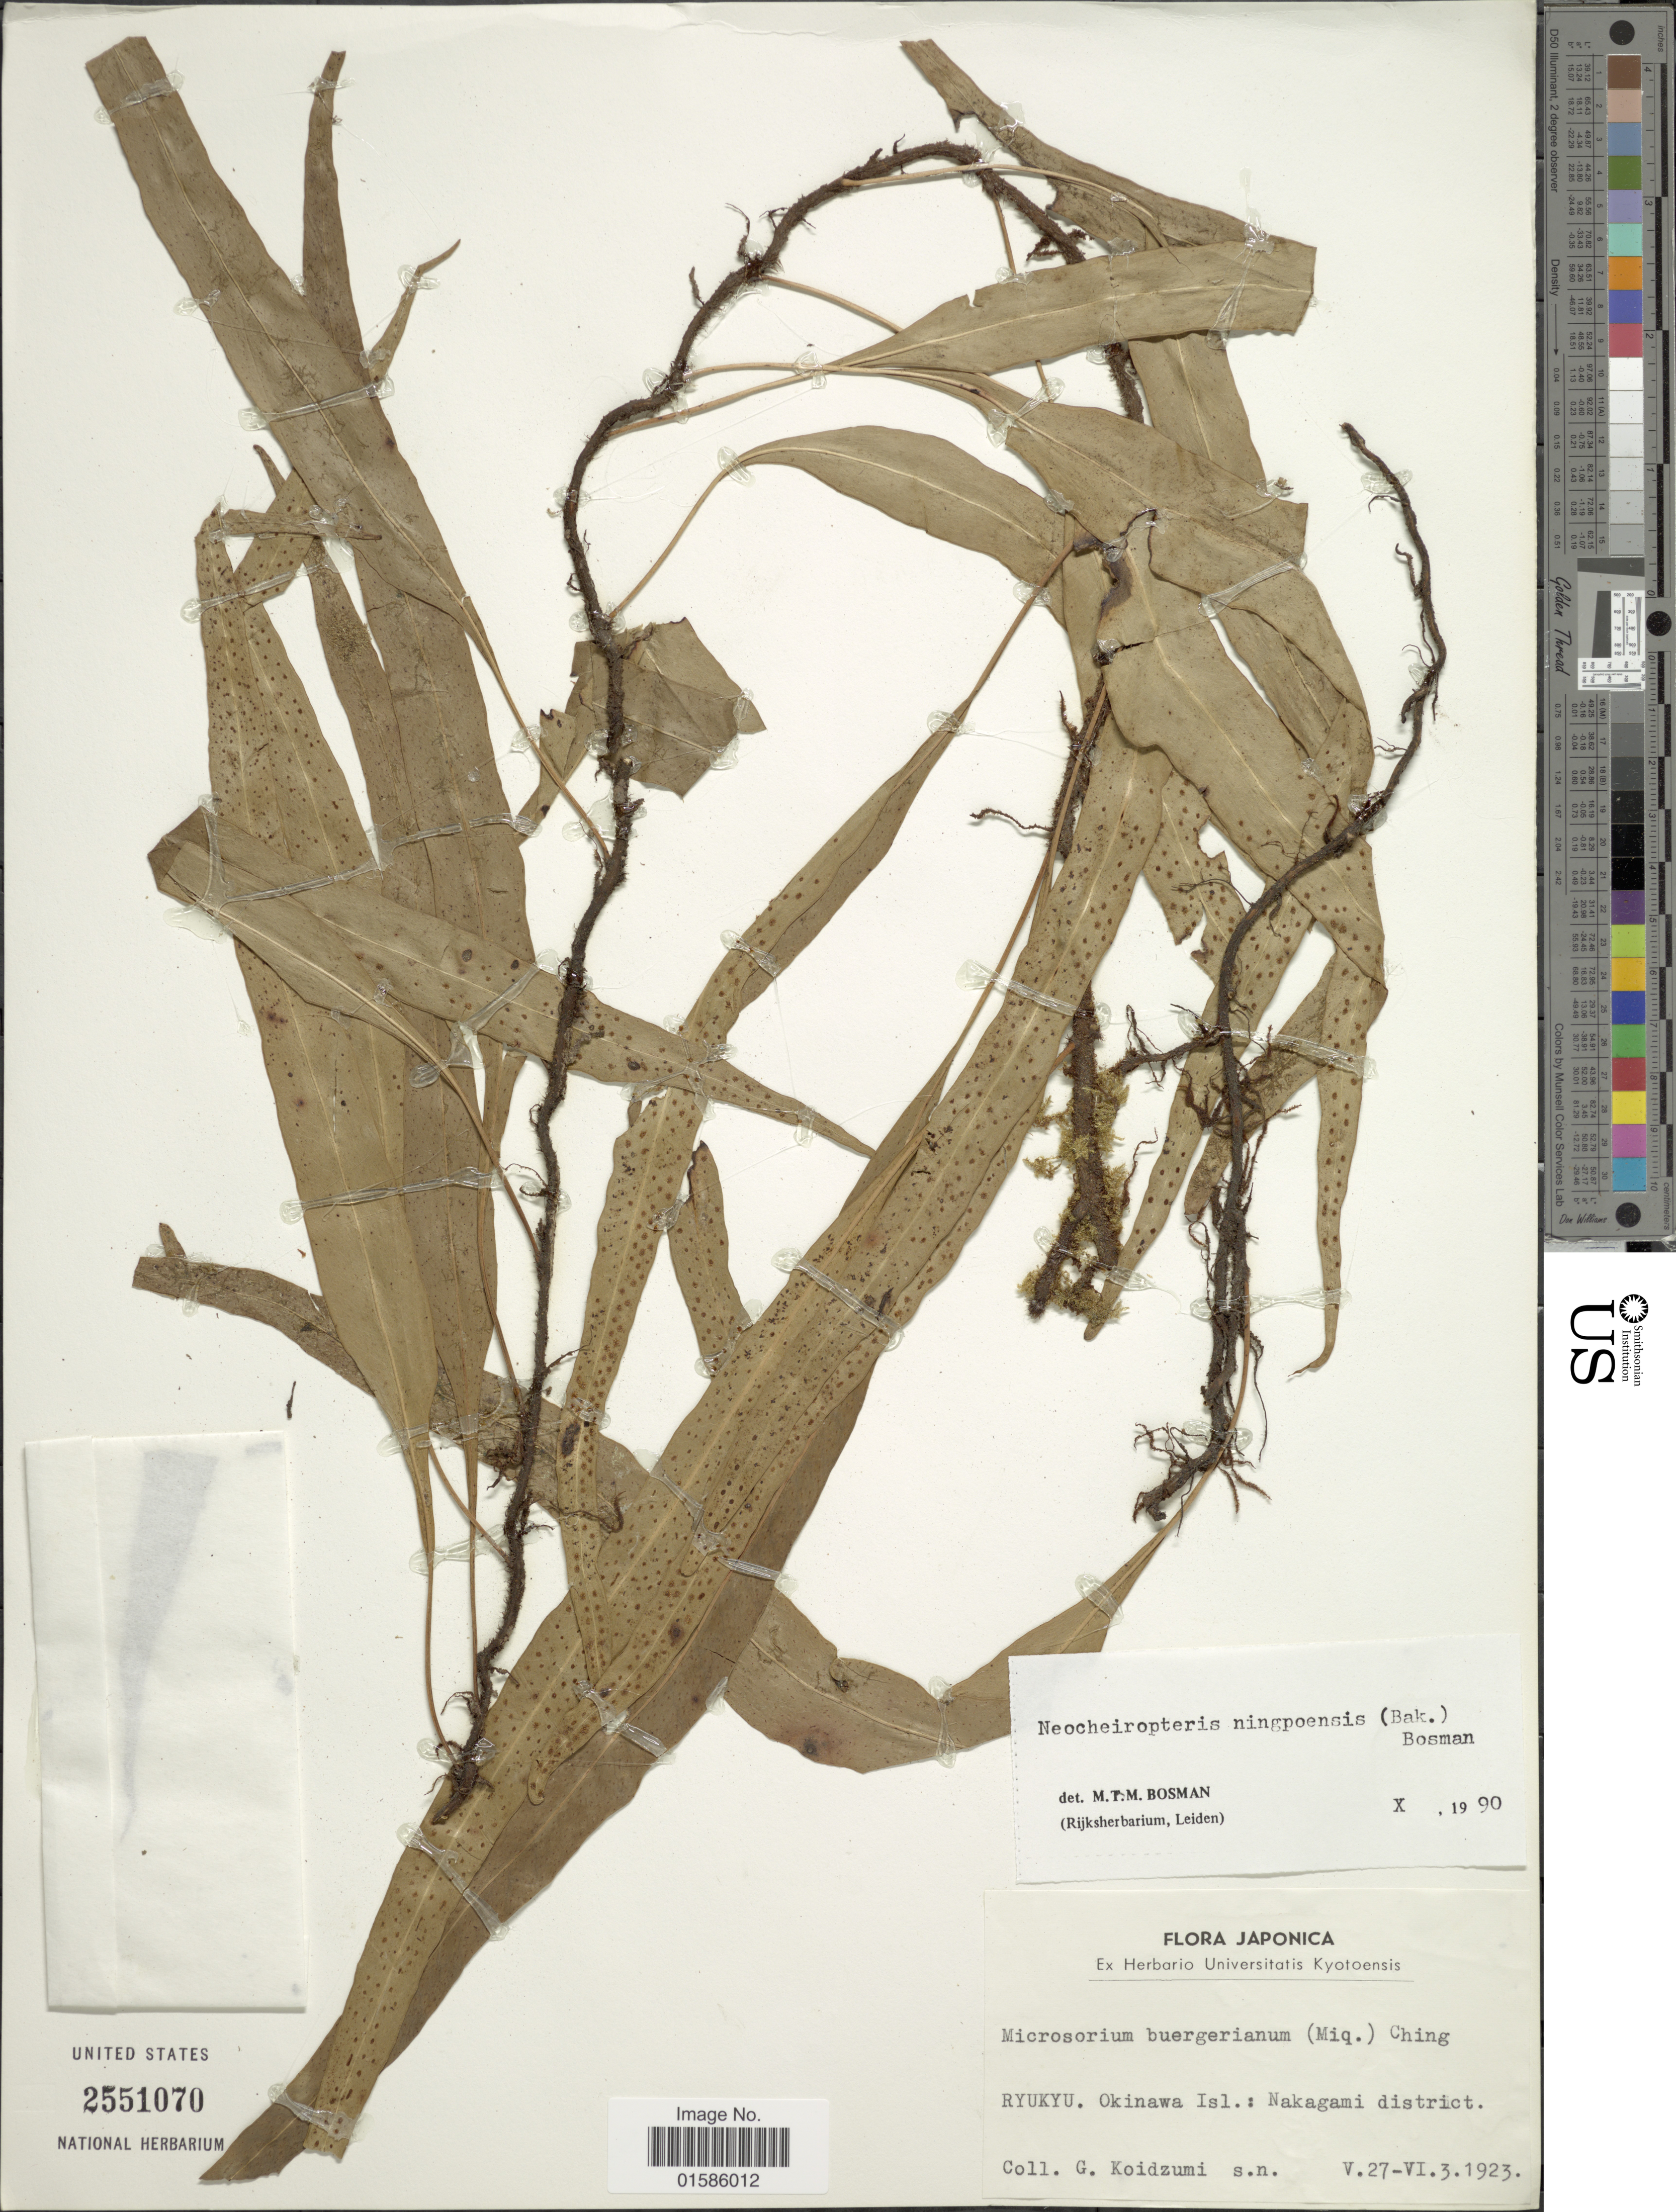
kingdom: Plantae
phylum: Tracheophyta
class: Polypodiopsida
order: Polypodiales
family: Polypodiaceae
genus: Microsorum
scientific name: Microsorum ningpoensis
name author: (Baker)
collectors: G. Koidzumi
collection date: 1923-05-27/1923-06-03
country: Japan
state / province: Okinawa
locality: Ryukyu Okinawa Isl.: Nakagami district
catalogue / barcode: US 2551070